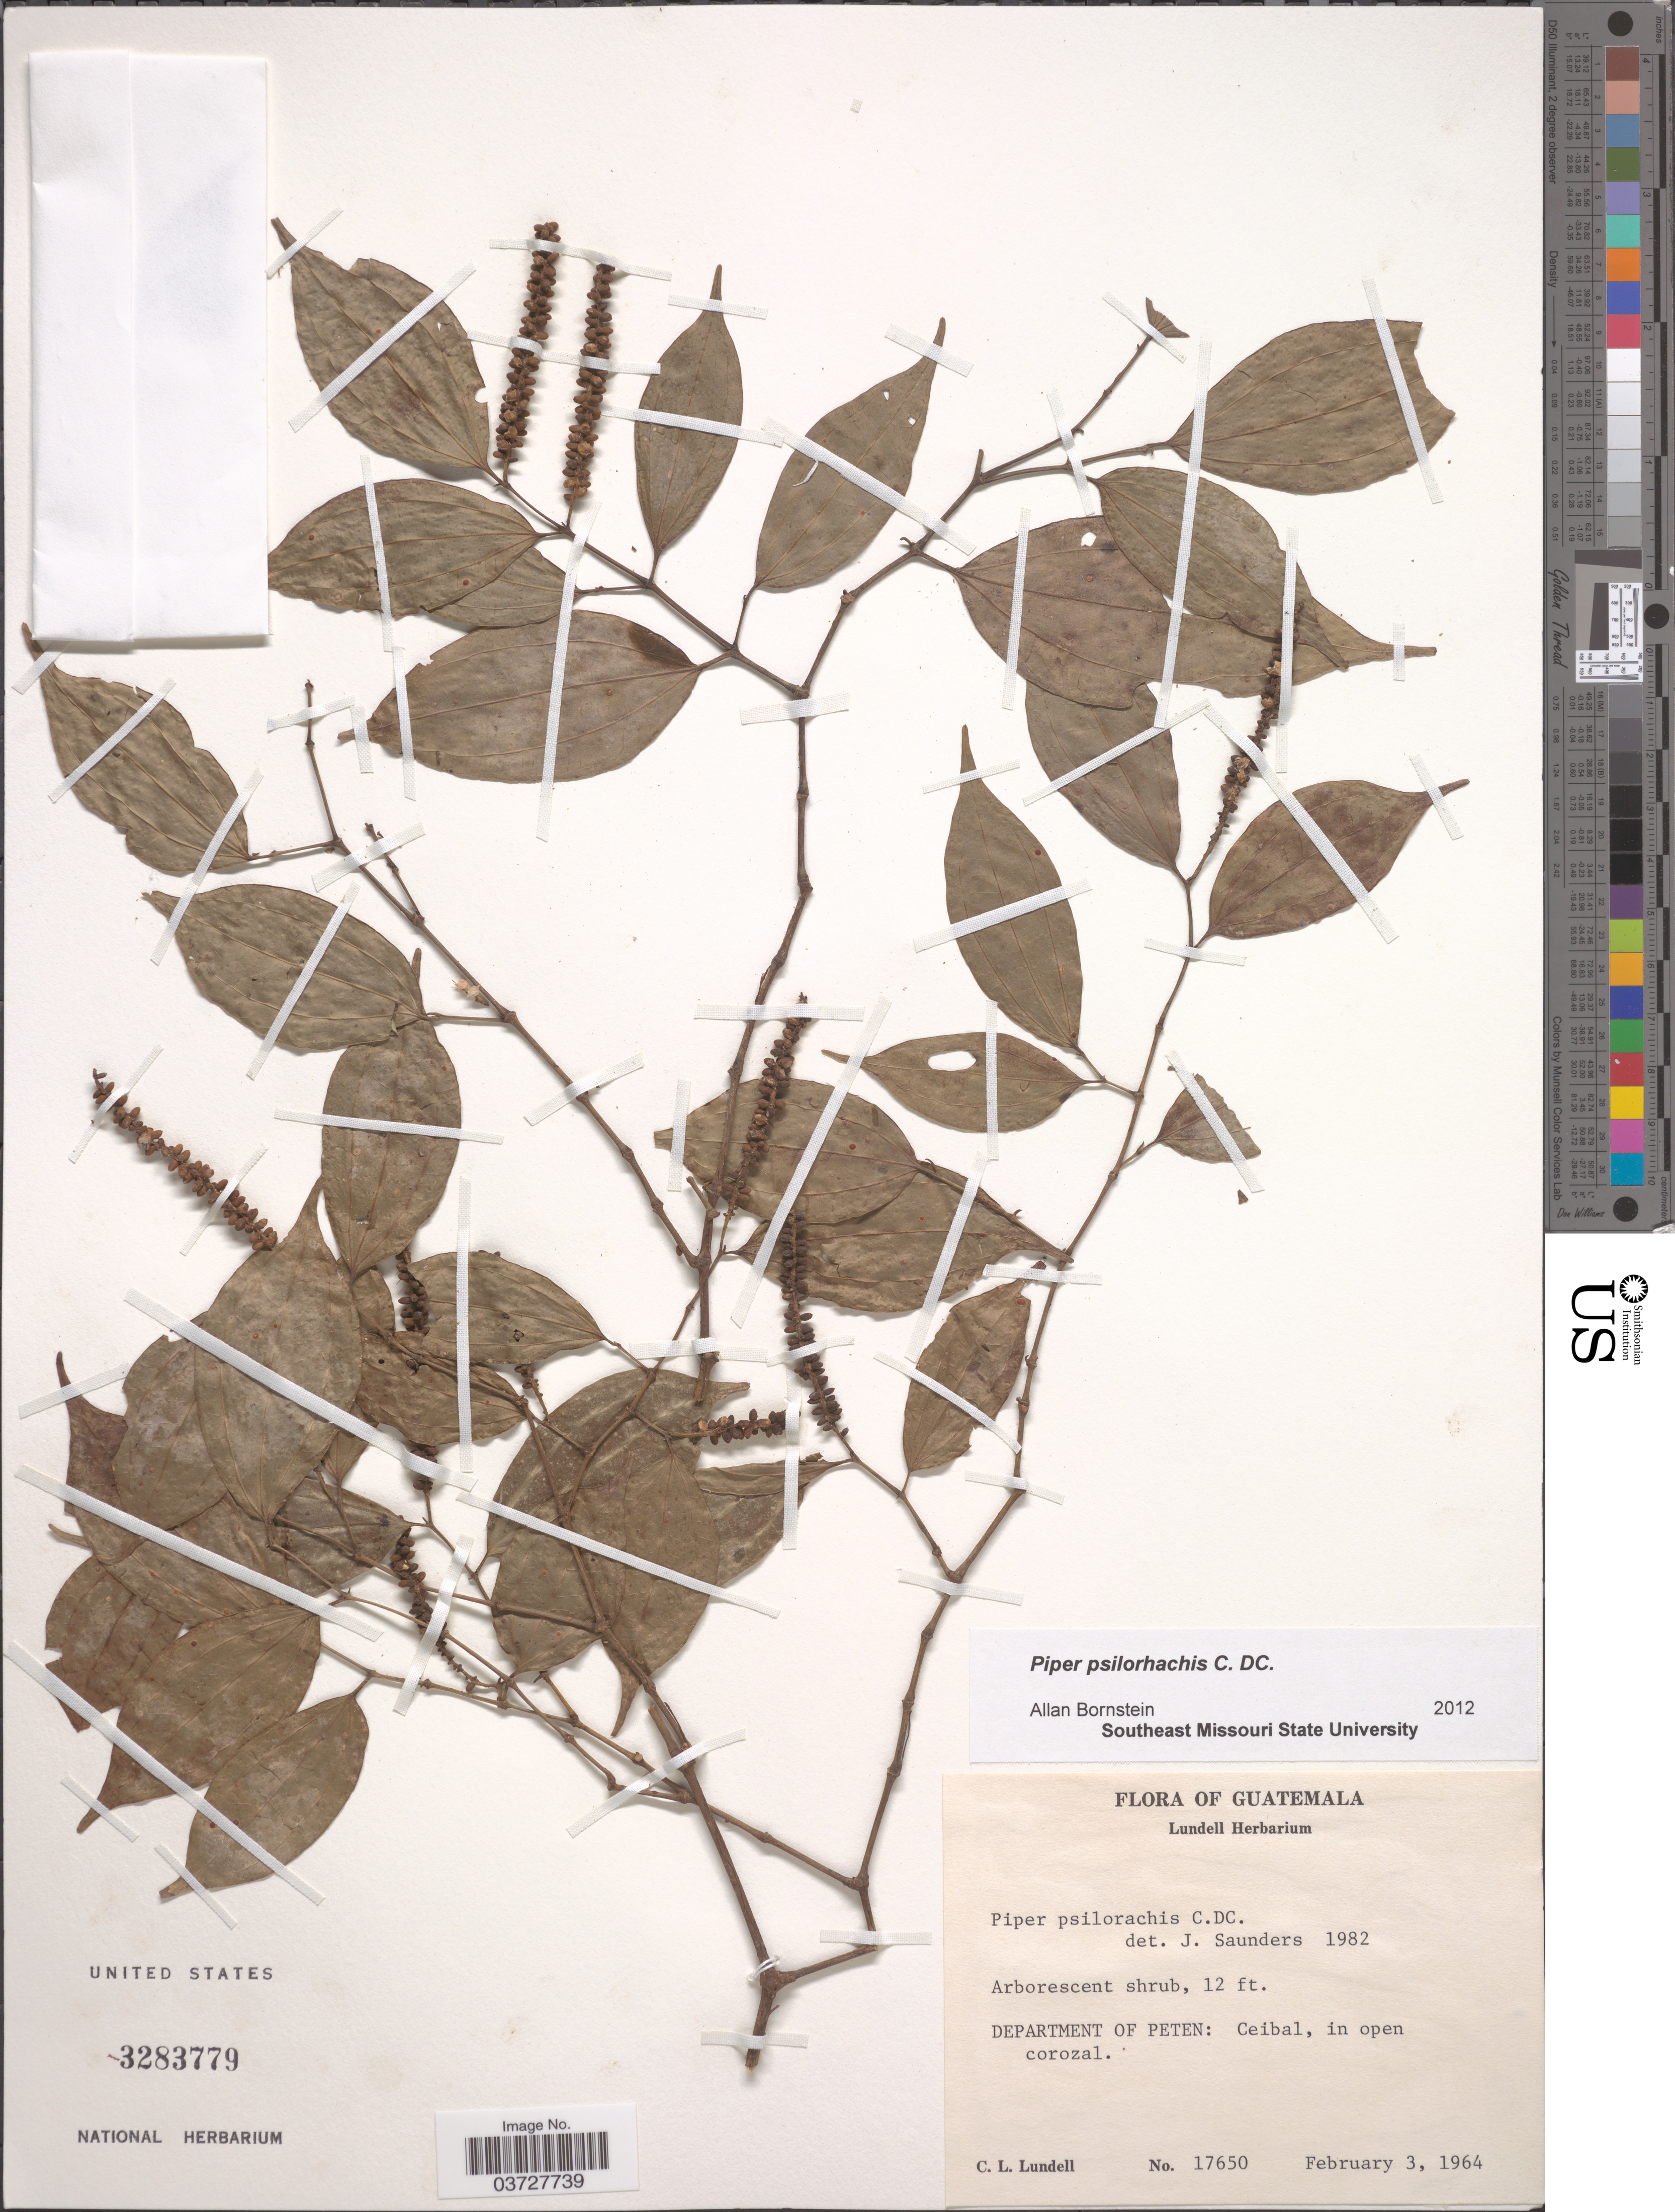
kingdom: Plantae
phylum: Tracheophyta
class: Magnoliopsida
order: Piperales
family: Piperaceae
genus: Piper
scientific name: Piper psilorhachis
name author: C. DC.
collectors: C. L. Lundell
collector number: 17650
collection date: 1964-02-03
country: Guatemala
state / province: El Peten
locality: Department of Peten: Ceibal, in open corozal.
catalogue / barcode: US 3283779